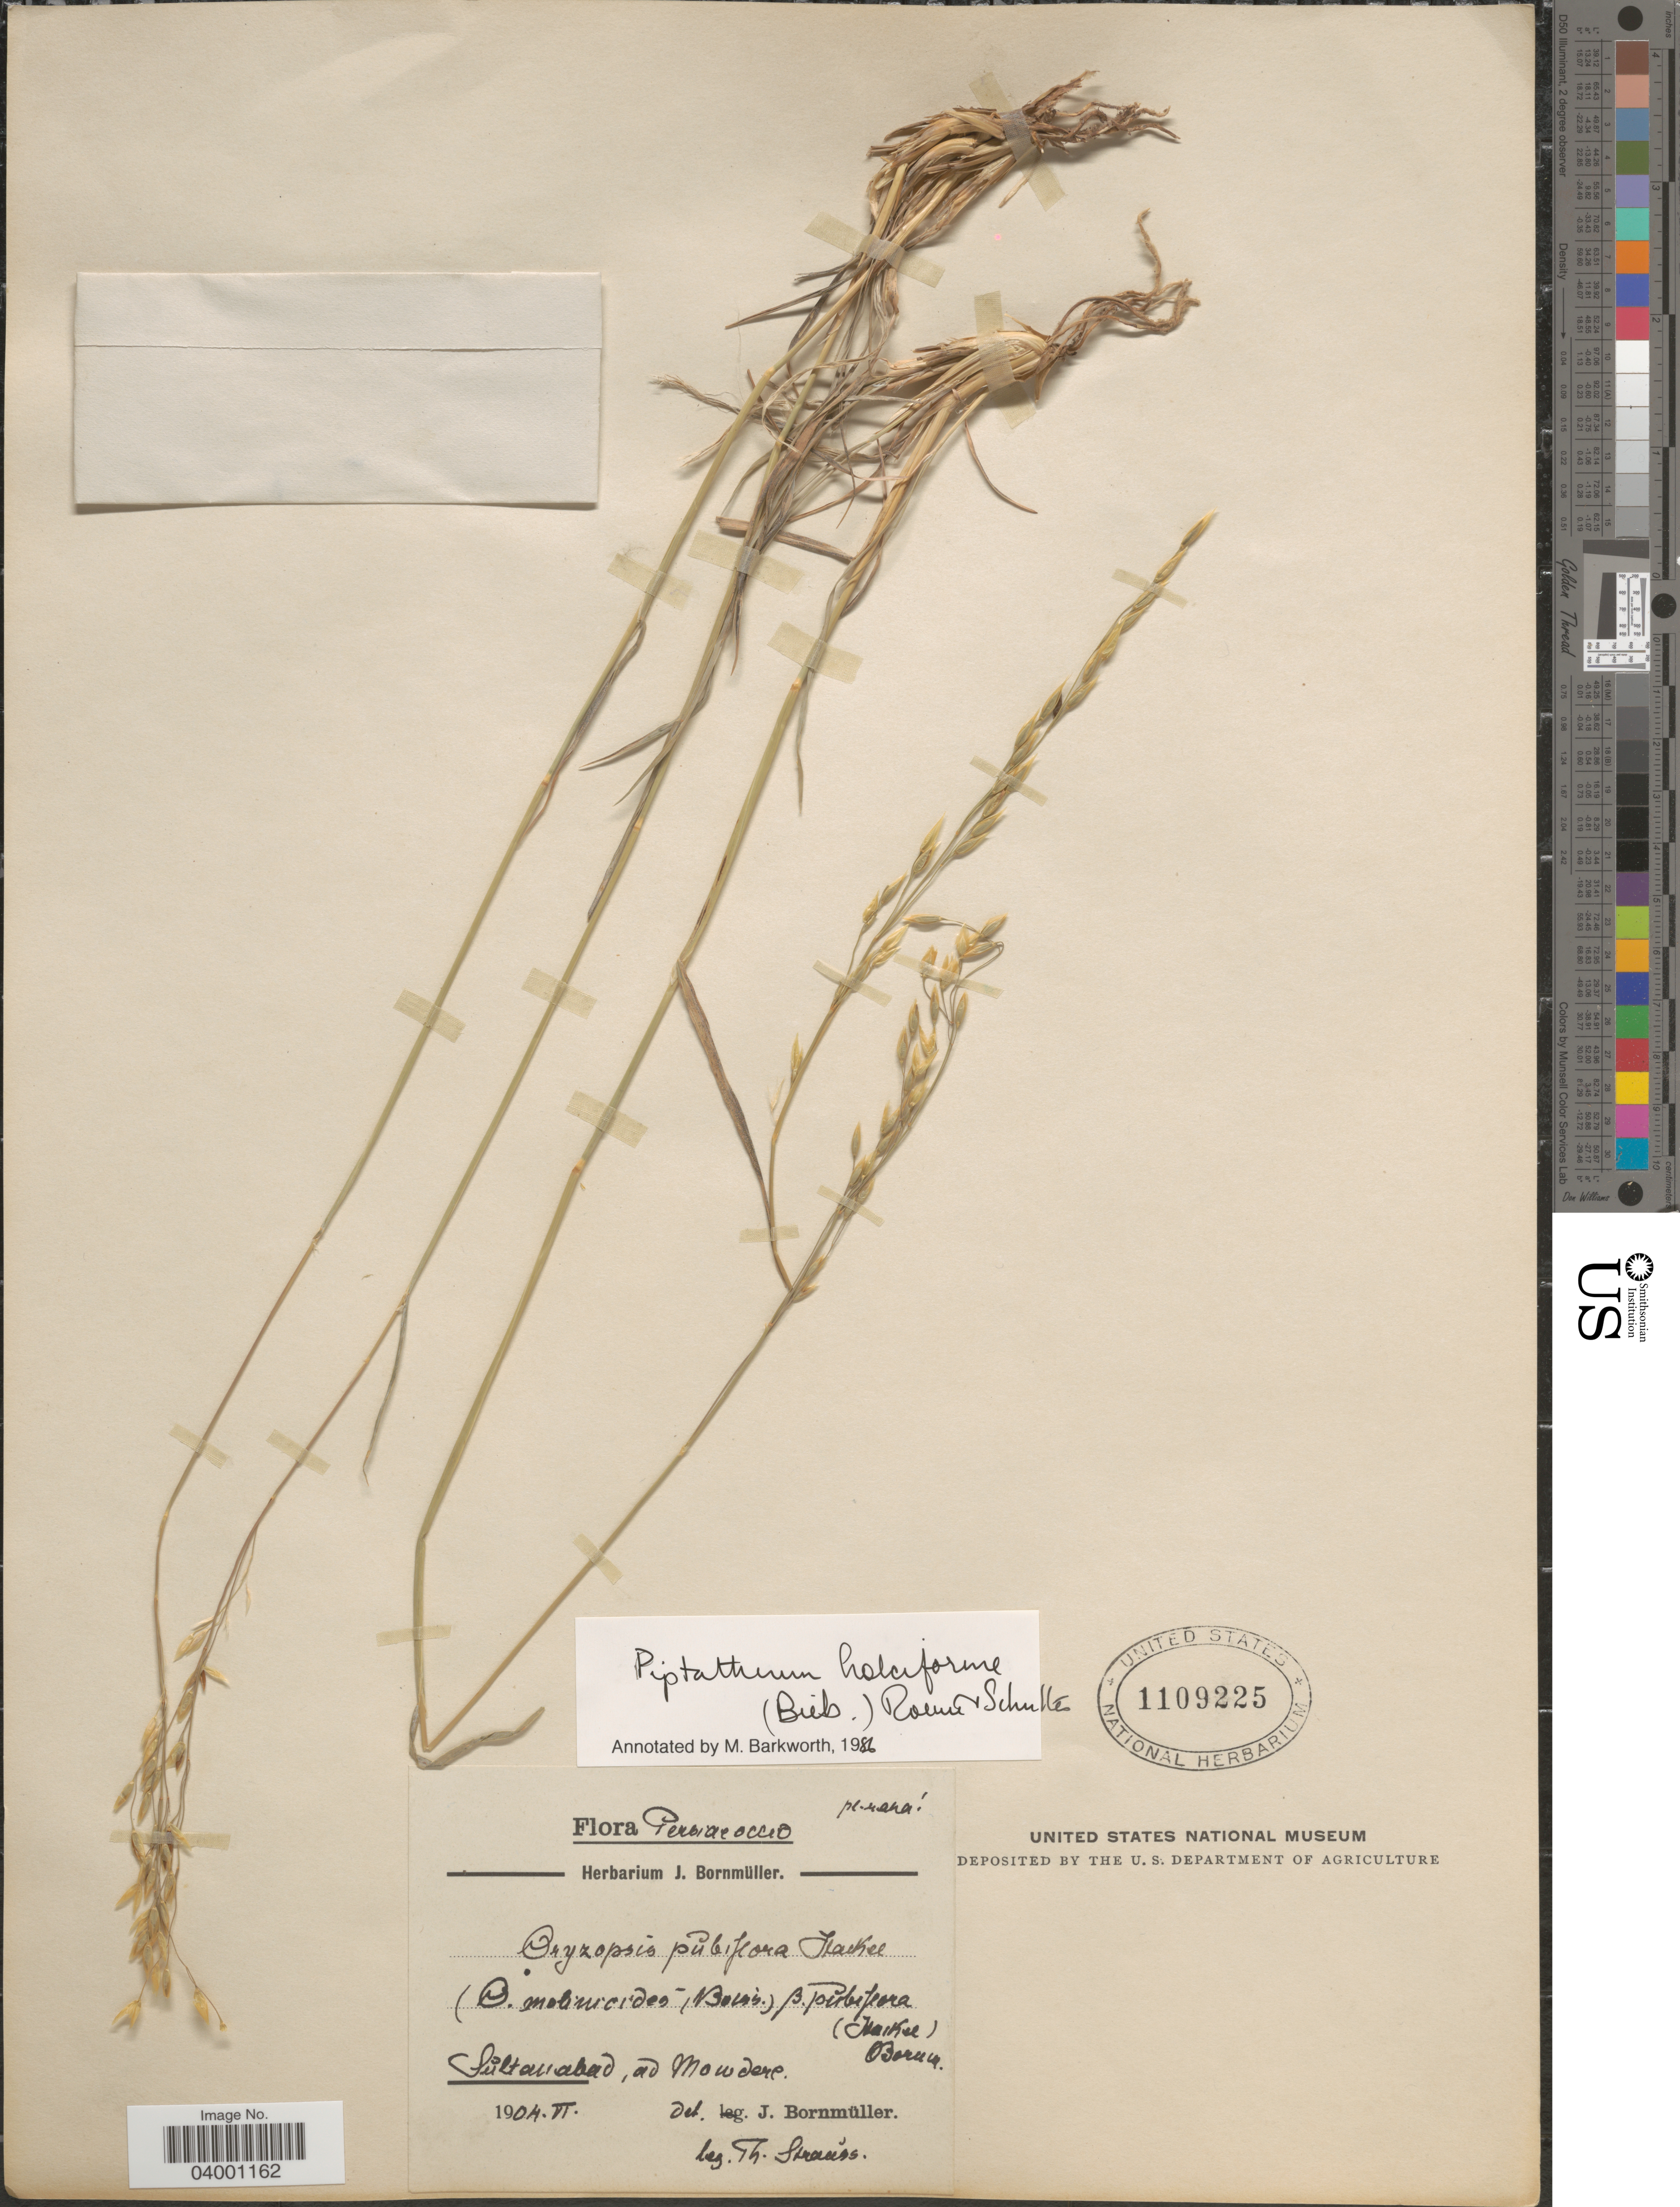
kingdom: Plantae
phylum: Tracheophyta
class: Liliopsida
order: Poales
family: Poaceae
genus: Piptatherum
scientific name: Piptatherum holciforme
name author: (M. Bieb.) Roem. & Schult.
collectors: T. Strauss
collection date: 1904-06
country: Iran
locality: Persiae occid. Sůltanabad, ad Mowdere. [interpreted]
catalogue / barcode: US 1109225